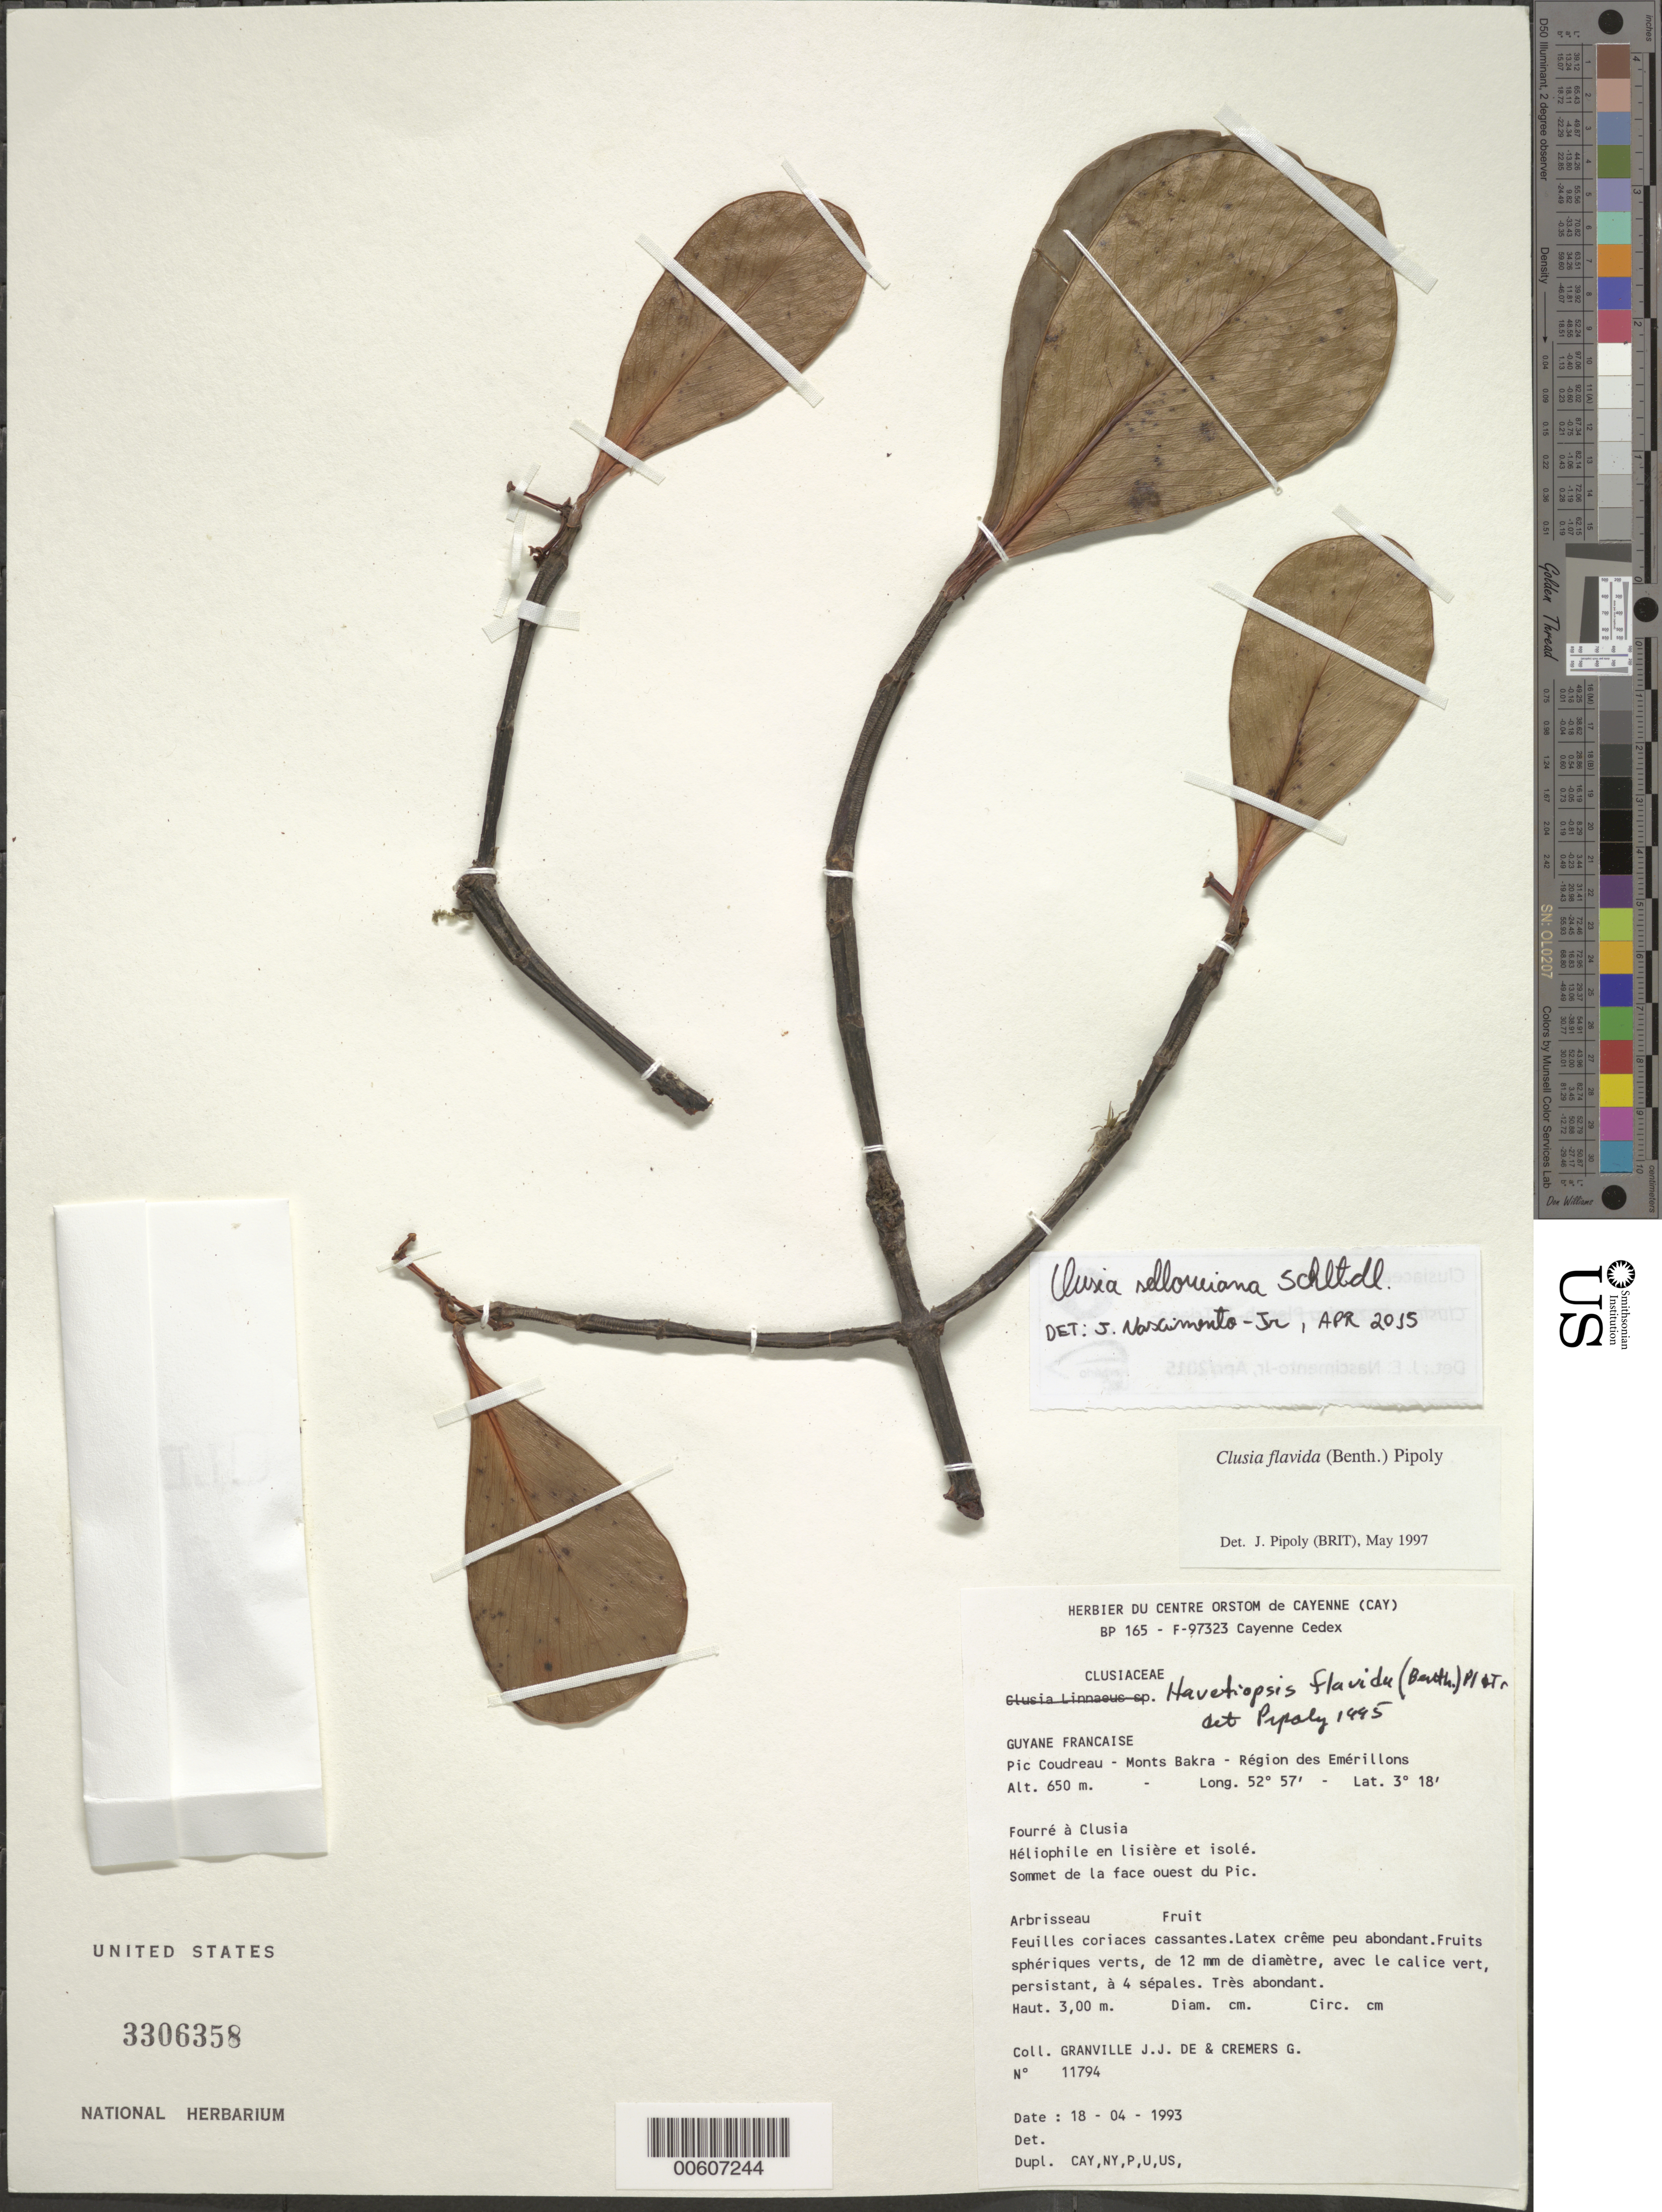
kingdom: Plantae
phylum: Tracheophyta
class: Magnoliopsida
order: Malpighiales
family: Clusiaceae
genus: Clusia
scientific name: Clusia sellowiana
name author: Schltdl.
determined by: Nascimento, Jose E., Jr.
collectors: J.-J. de Granville & G. Cremers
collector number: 11794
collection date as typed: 18-Apr-93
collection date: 1993-04-18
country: French Guiana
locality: Pic Coudreau, Monts Bakra, région des Emérillons; sommet de la face ouest du Pic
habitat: Fourre a Clusia. Heliophile en lisiere et isole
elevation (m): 650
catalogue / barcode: US 3306358